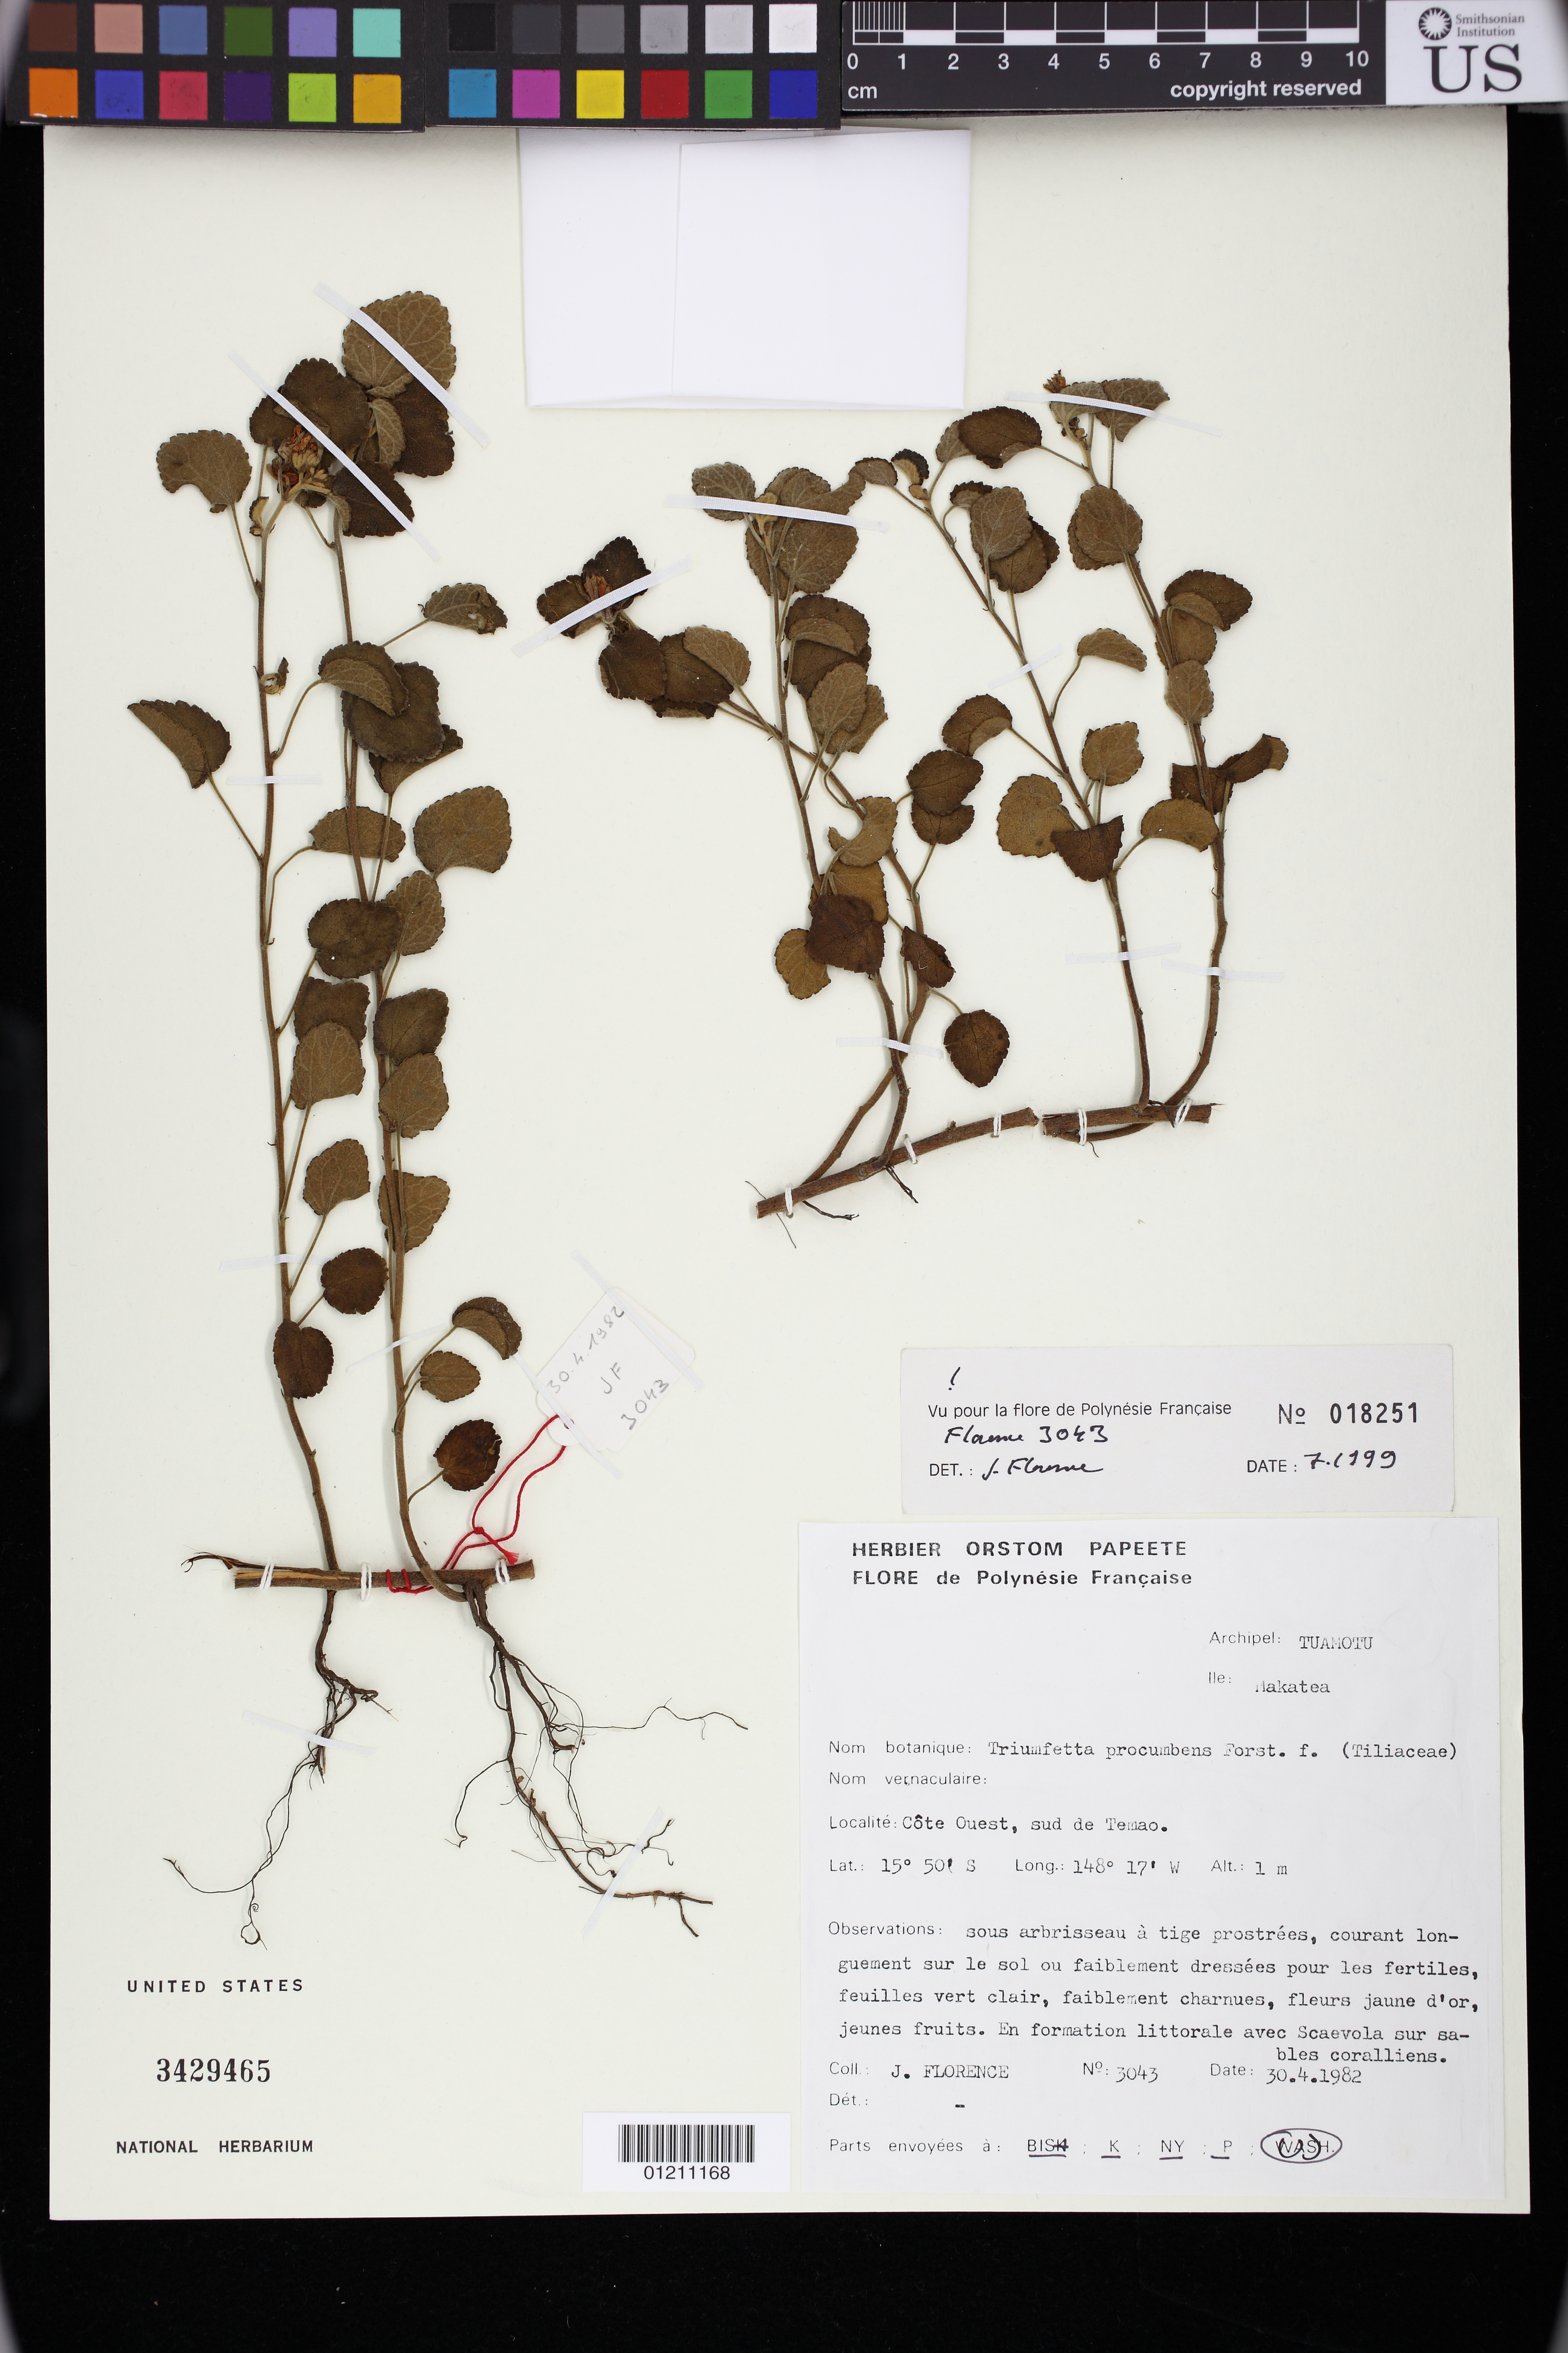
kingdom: Plantae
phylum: Tracheophyta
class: Magnoliopsida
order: Malvales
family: Malvaceae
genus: Triumfetta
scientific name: Triumfetta procumbens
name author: G. Forst.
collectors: J. Florence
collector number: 3043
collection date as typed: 30 Apr 1982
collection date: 1982-04-30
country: French Polynesia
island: Makatea [Aurora]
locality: Polynesie Francaise: Archipel: Tuamotu: Ile Makatea, Cote Ouest sud de Temao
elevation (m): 1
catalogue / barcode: US 3429465